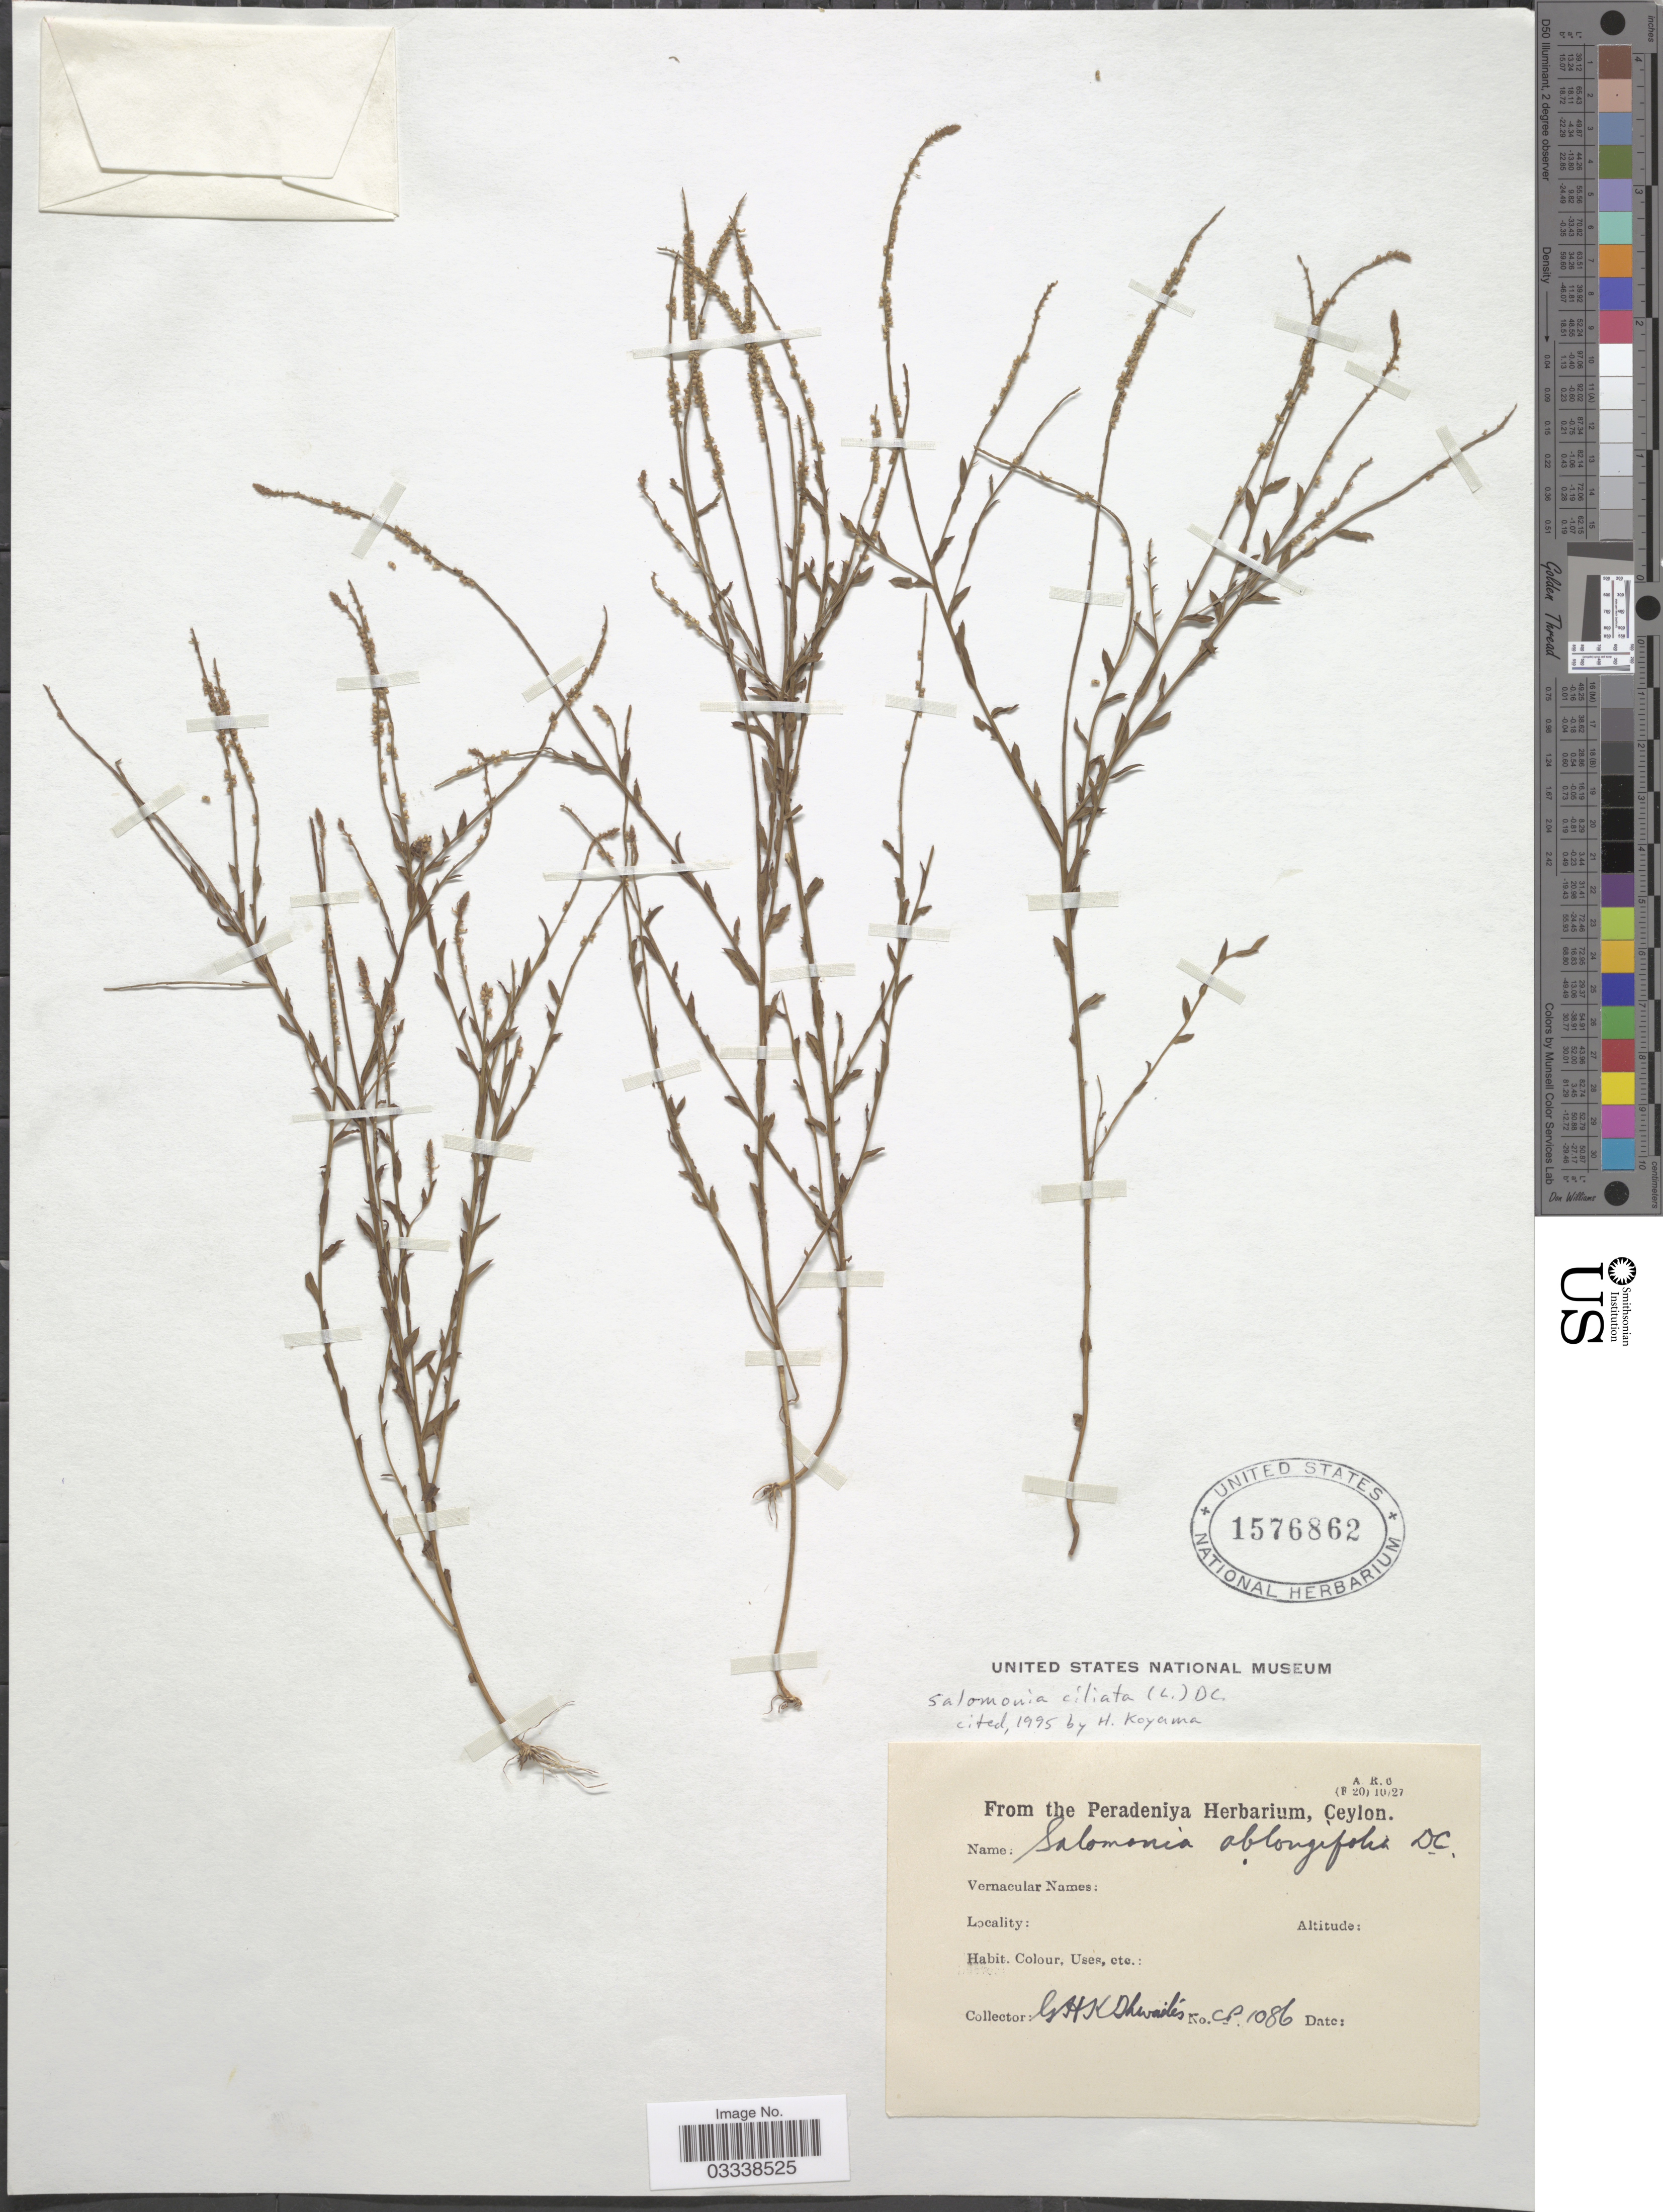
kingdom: Plantae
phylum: Tracheophyta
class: Magnoliopsida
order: Fabales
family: Polygalaceae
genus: Salomonia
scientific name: Salomonia ciliata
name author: (L.) DC.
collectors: G. H. K. Thwaites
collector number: CP1086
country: Sri Lanka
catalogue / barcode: US 1576862